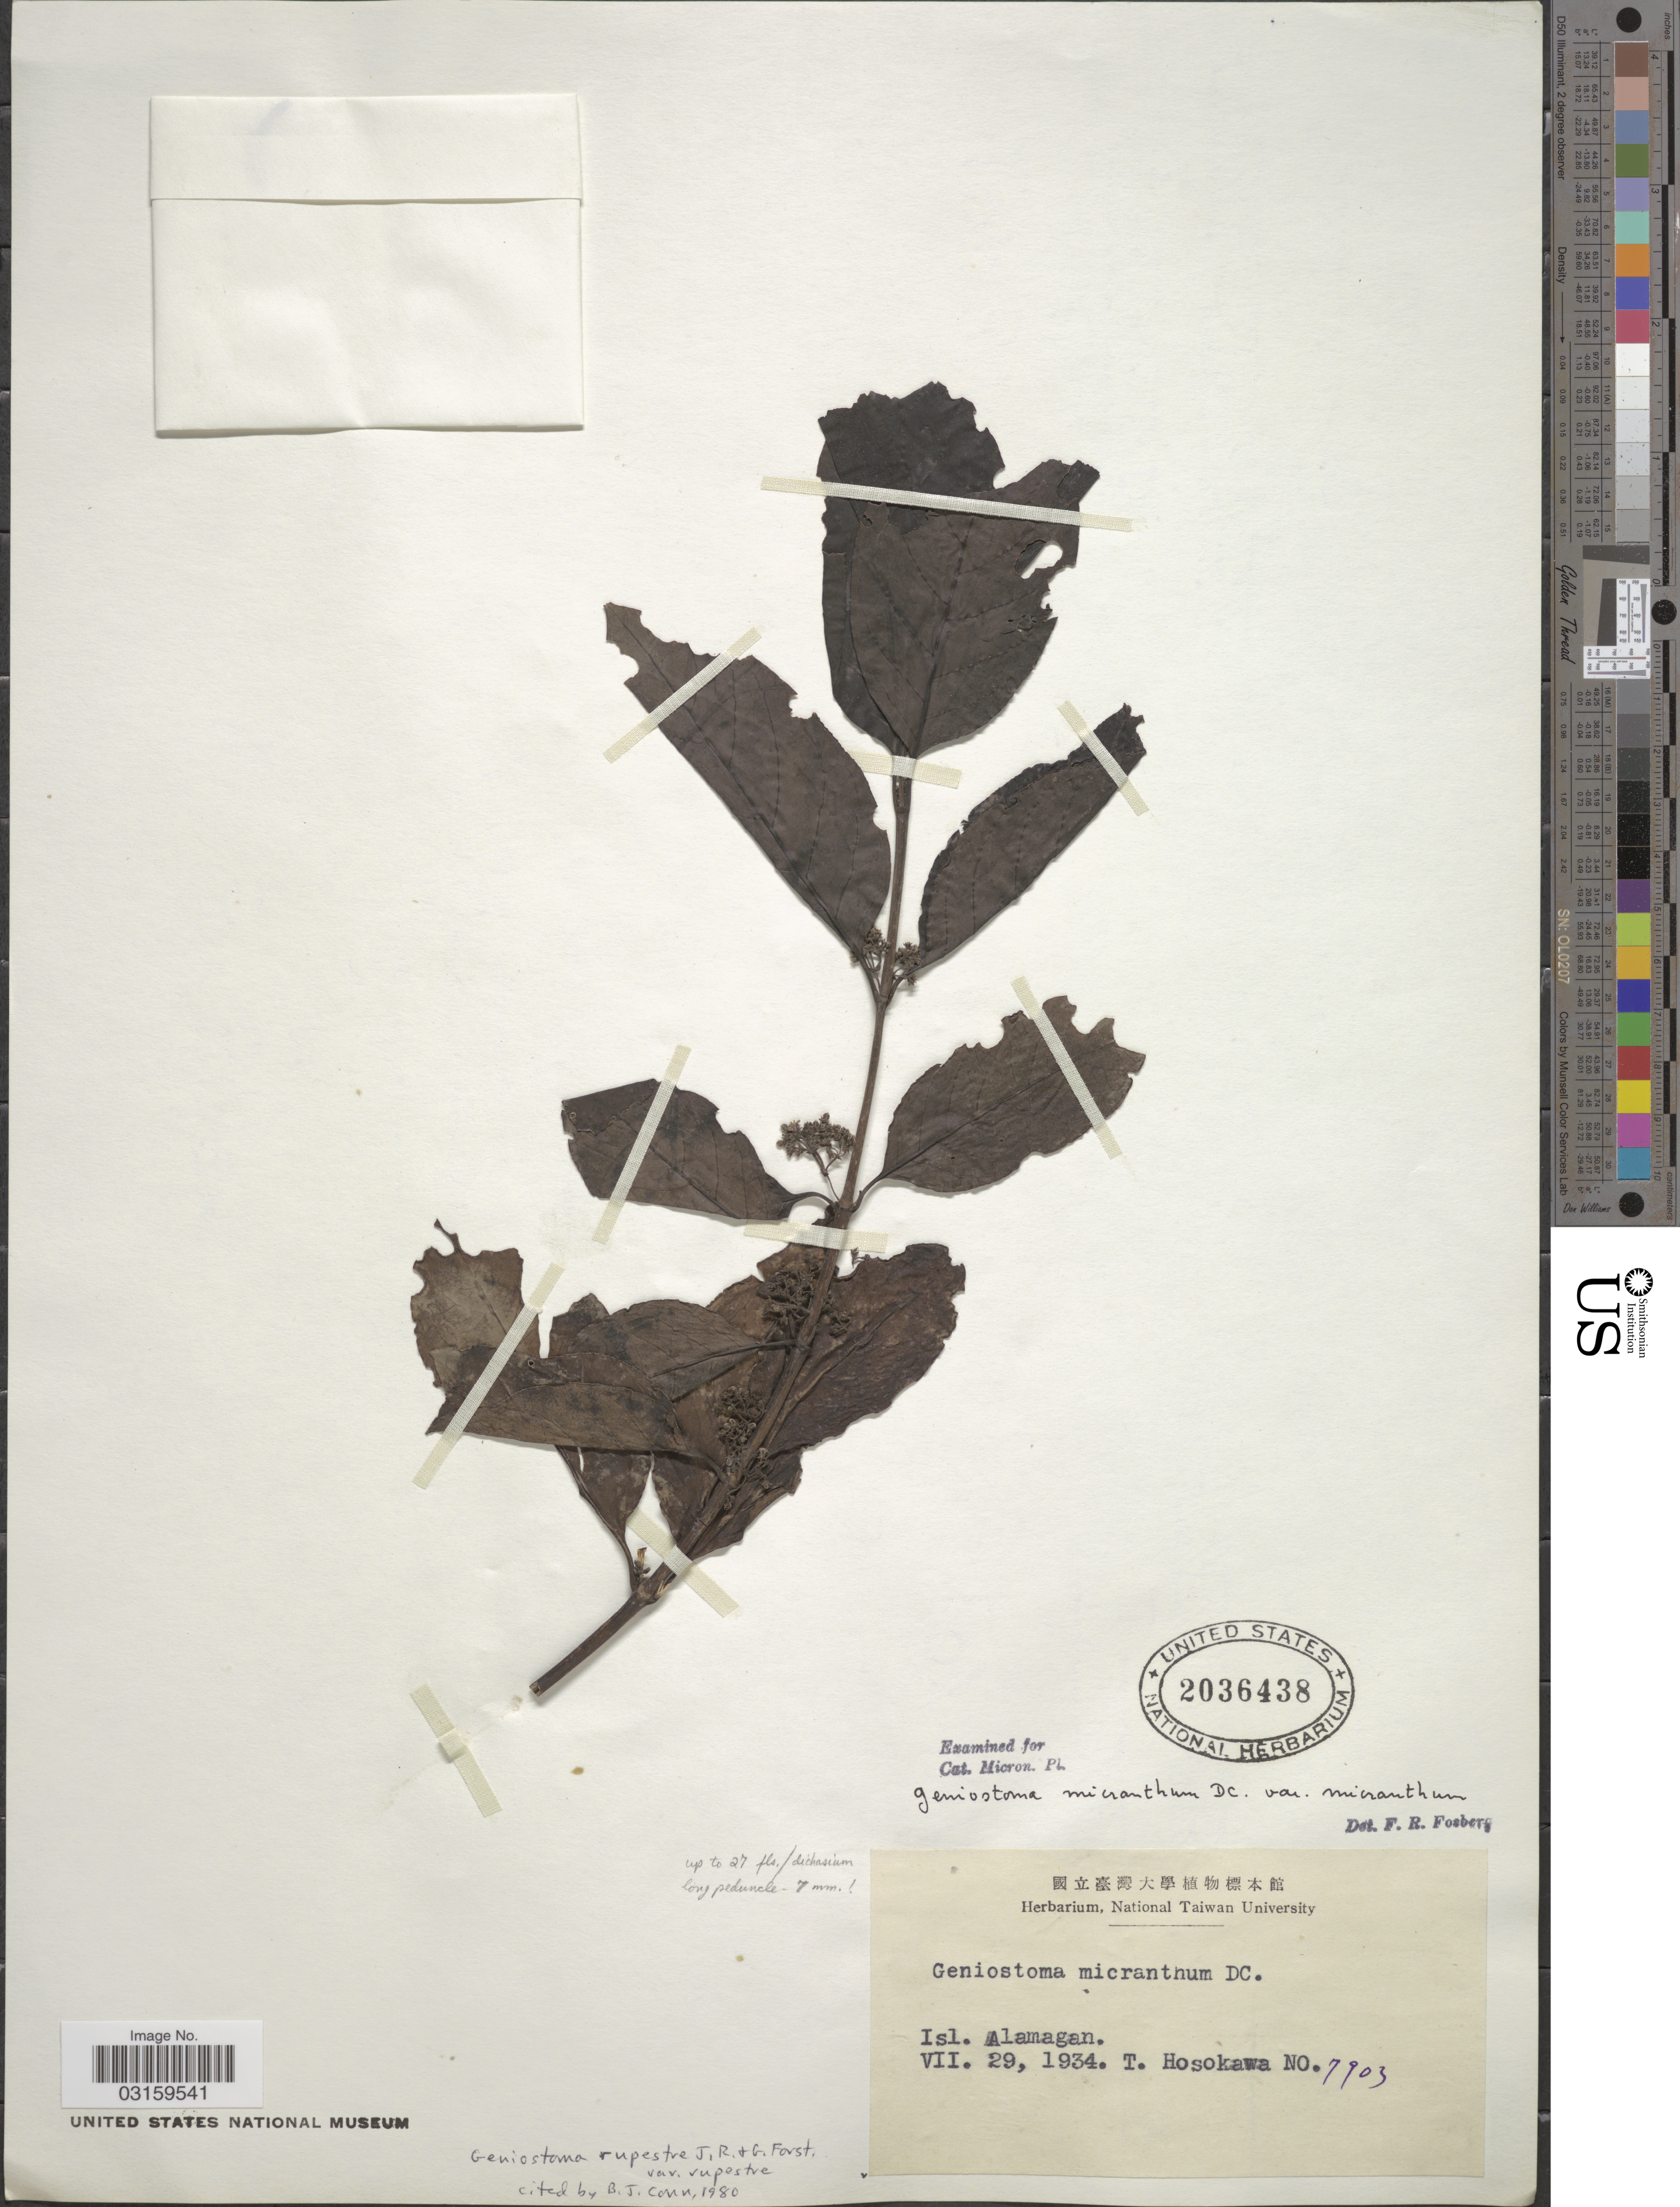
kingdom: Plantae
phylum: Tracheophyta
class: Magnoliopsida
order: Gentianales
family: Loganiaceae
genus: Geniostoma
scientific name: Geniostoma rupestre var. glaberrimum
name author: J.R. Forst. & G. Forst.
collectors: T. Hosokawa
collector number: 7903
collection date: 1934-07-29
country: Northern Mariana Islands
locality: Isl. Alamagan.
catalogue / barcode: US 2036438